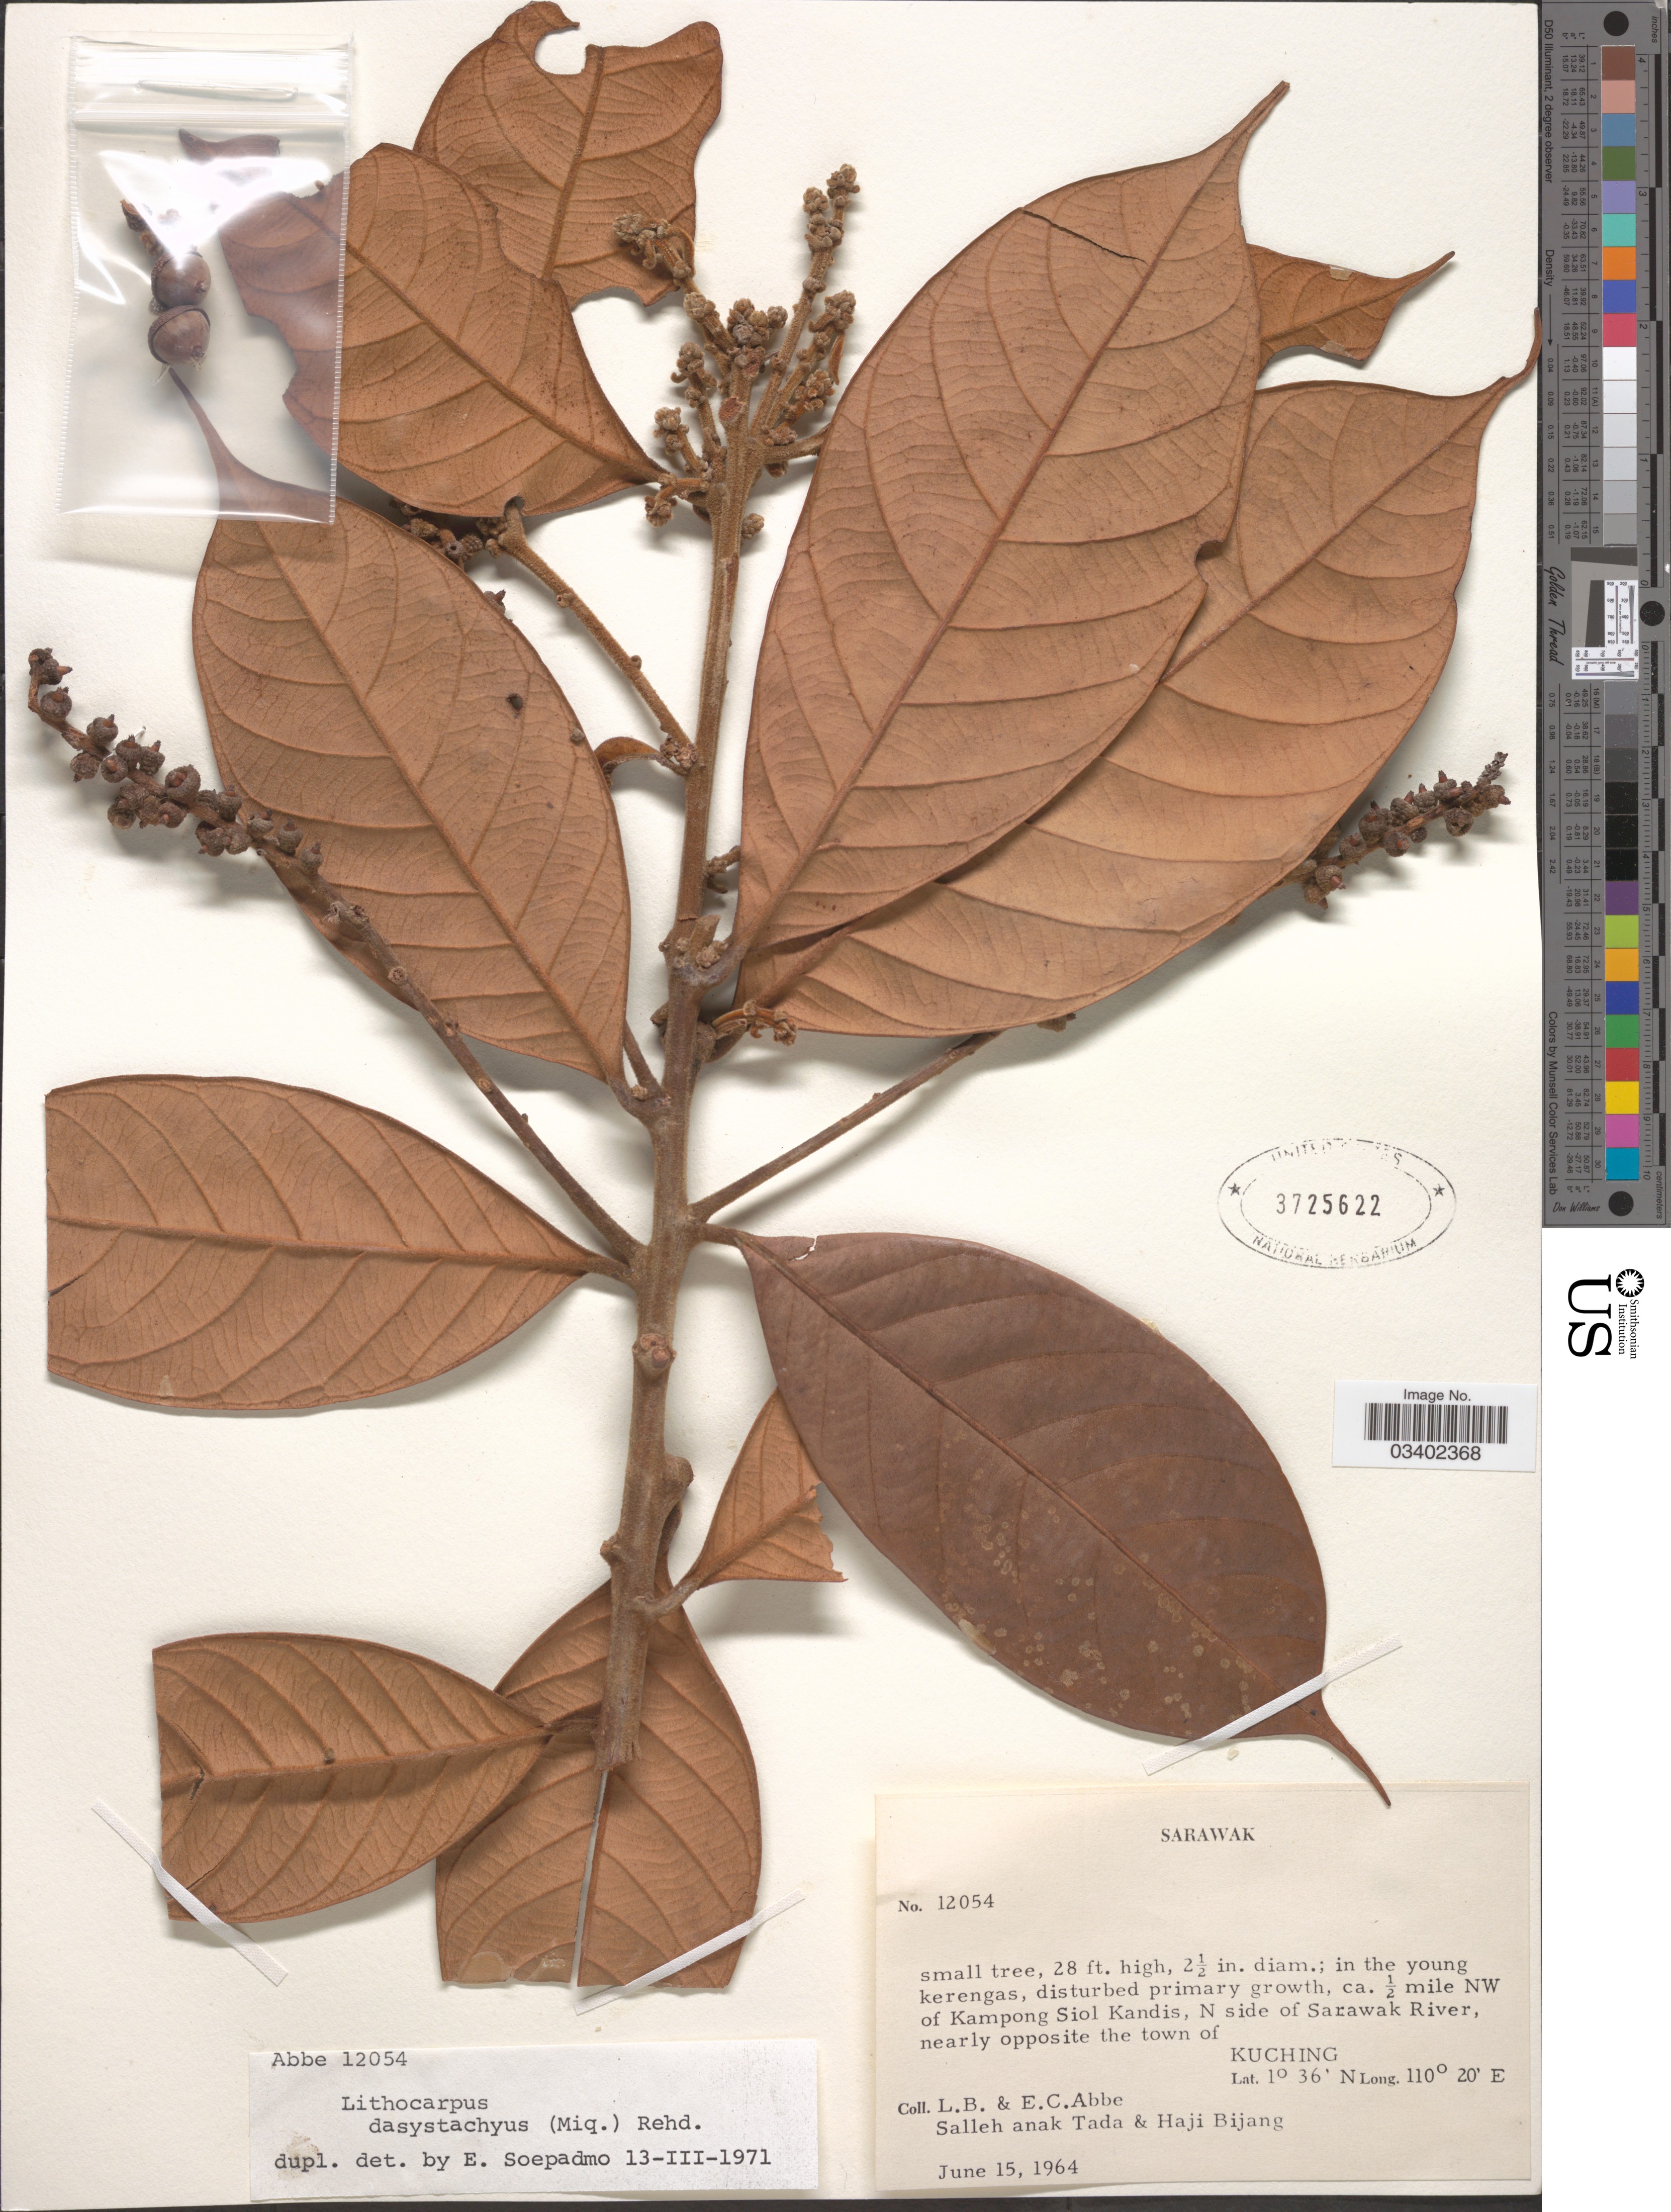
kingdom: Plantae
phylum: Tracheophyta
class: Magnoliopsida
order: Fagales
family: Fagaceae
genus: Lithocarpus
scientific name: Lithocarpus dasystachyus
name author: (Miq.) Rehder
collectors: L. B. Abbe, E. C. Abbe, Salleh anak Tada & H. Bijang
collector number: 12054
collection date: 1964-06-15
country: Malaysia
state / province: Sarawak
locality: Ca. ½ mile NW of Kampong Siol Kandis, N side of Sarawak River, nearly opposite the town of Kuching.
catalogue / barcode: US 3725622